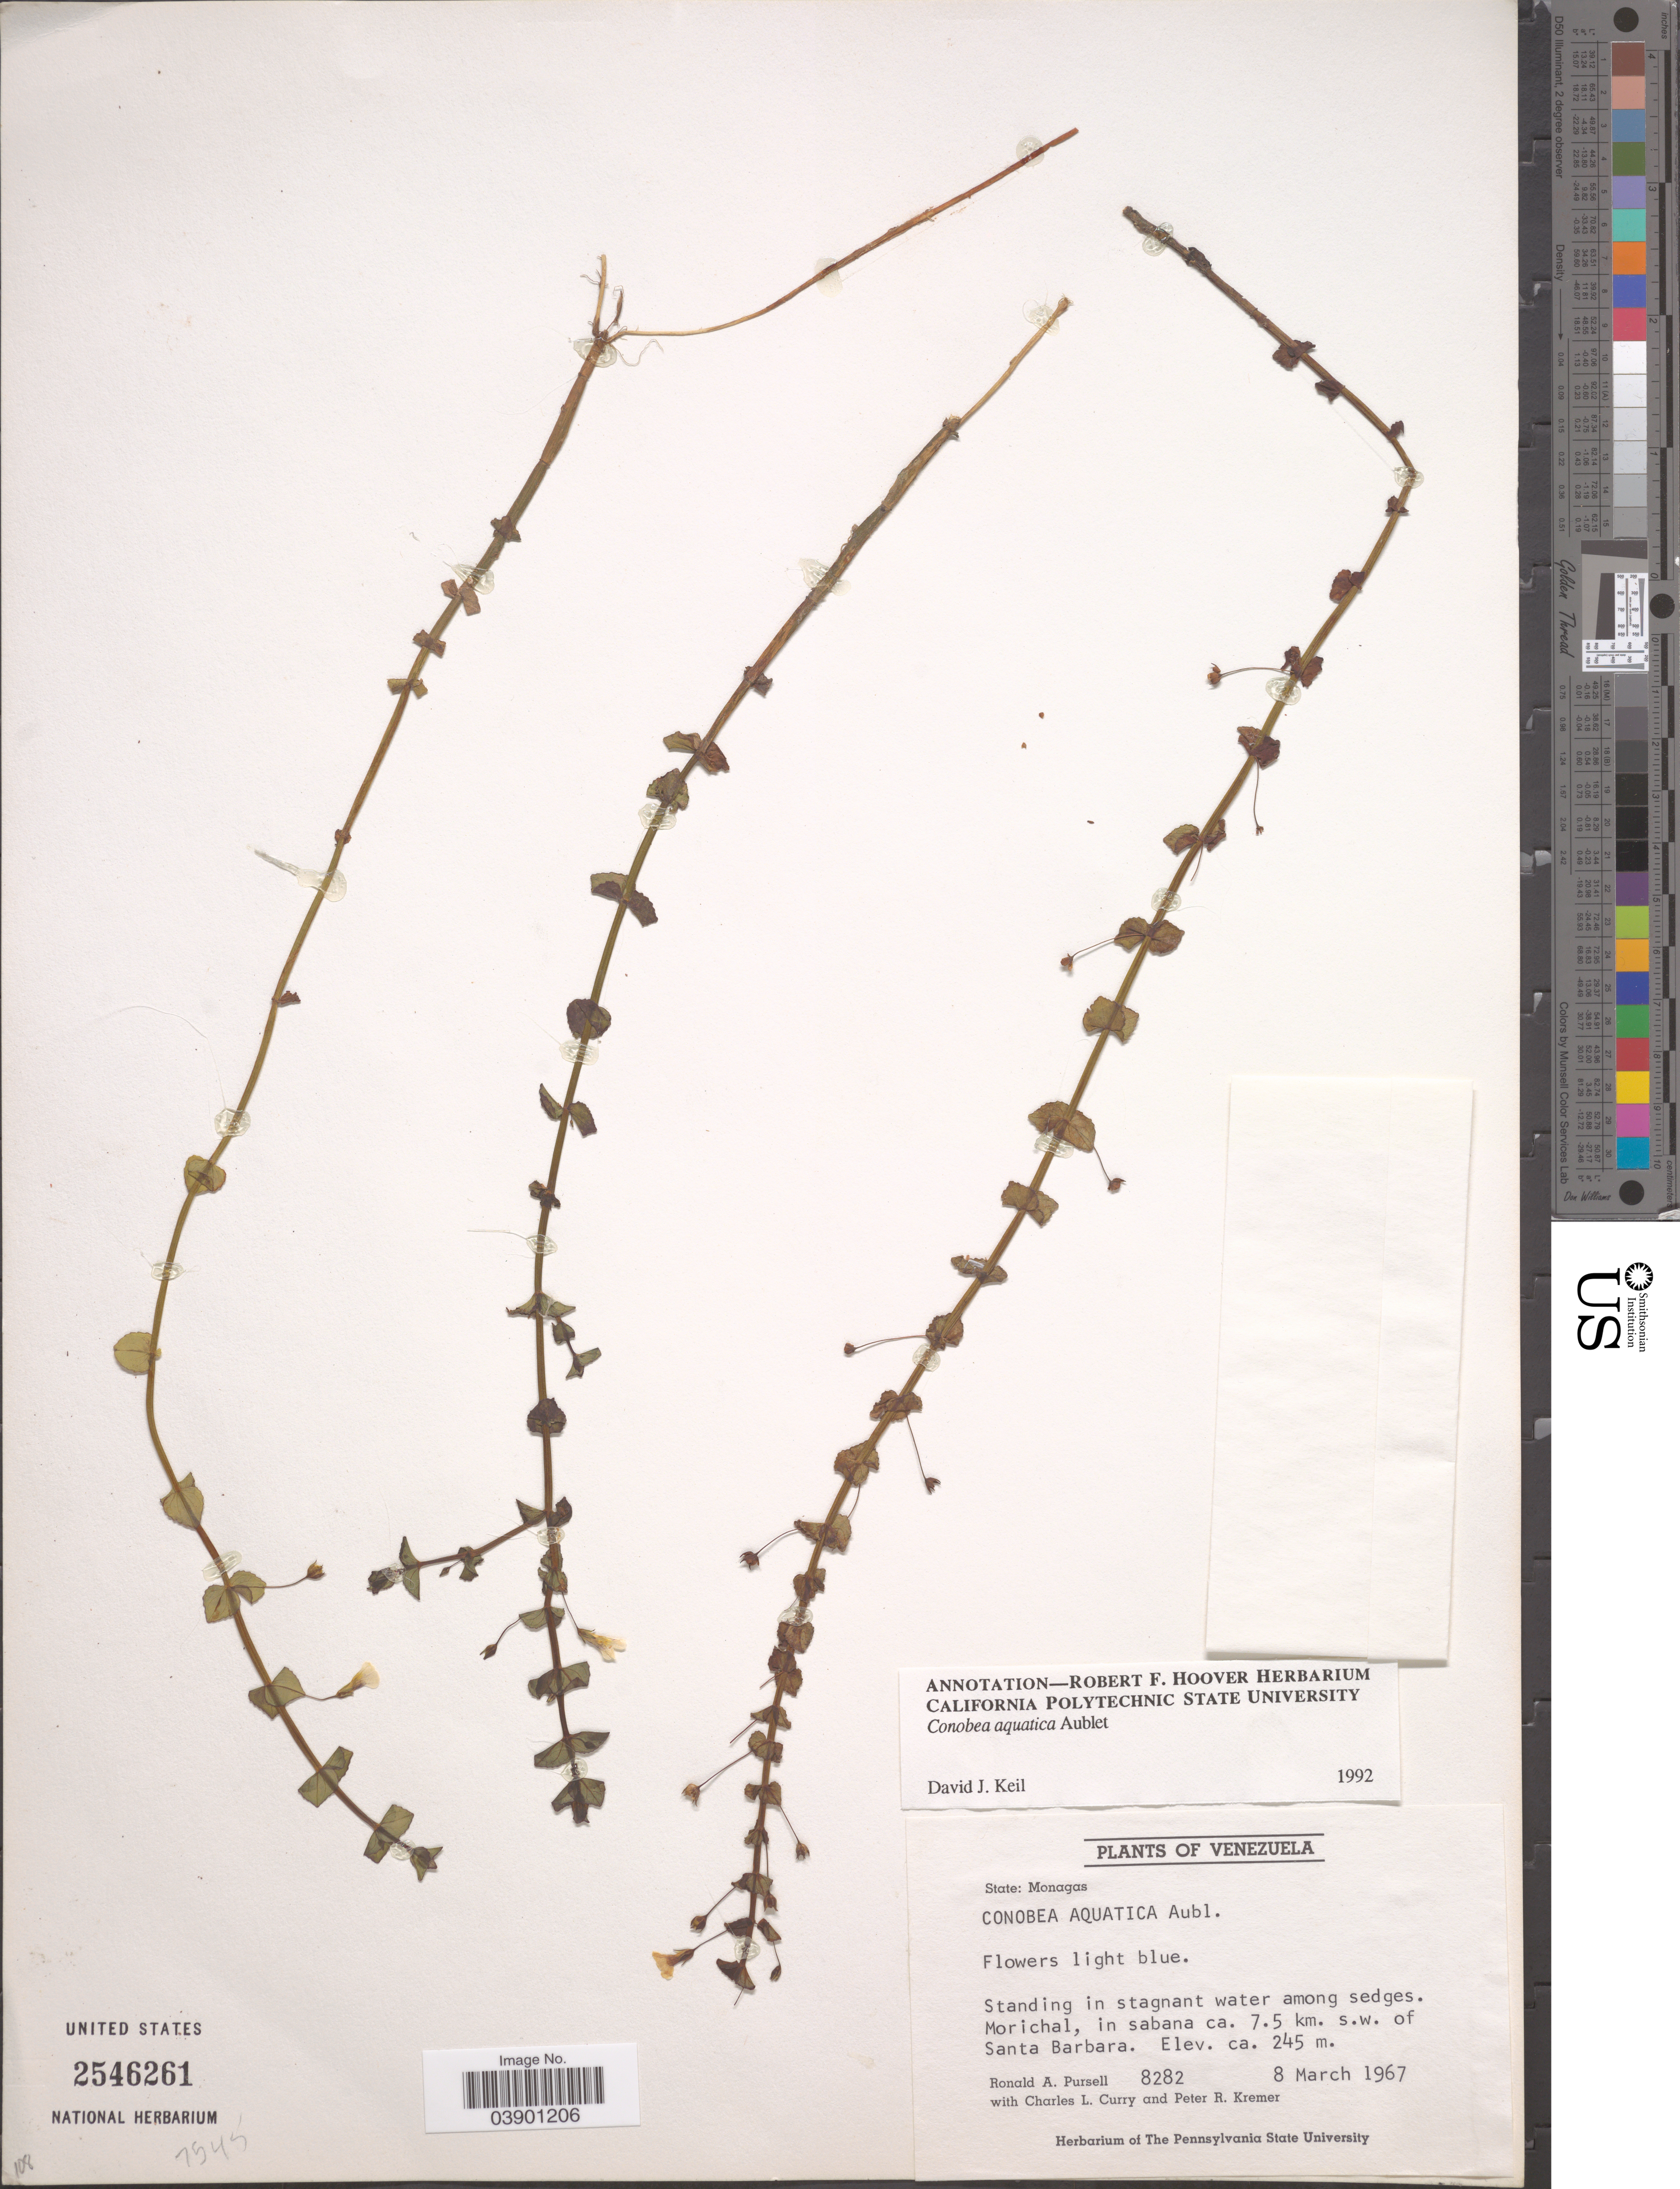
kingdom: Plantae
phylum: Tracheophyta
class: Magnoliopsida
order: Lamiales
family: Plantaginaceae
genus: Conobea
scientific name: Conobea aquatica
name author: Aubl.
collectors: R. A. Pursell, C. L. Curry & P. Kremer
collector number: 8282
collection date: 1967-03-08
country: Venezuela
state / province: Monagas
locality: Morichal, in sabana ca. 7.5 km. s.w. of Santa Barbara.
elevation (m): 245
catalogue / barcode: US 2546261